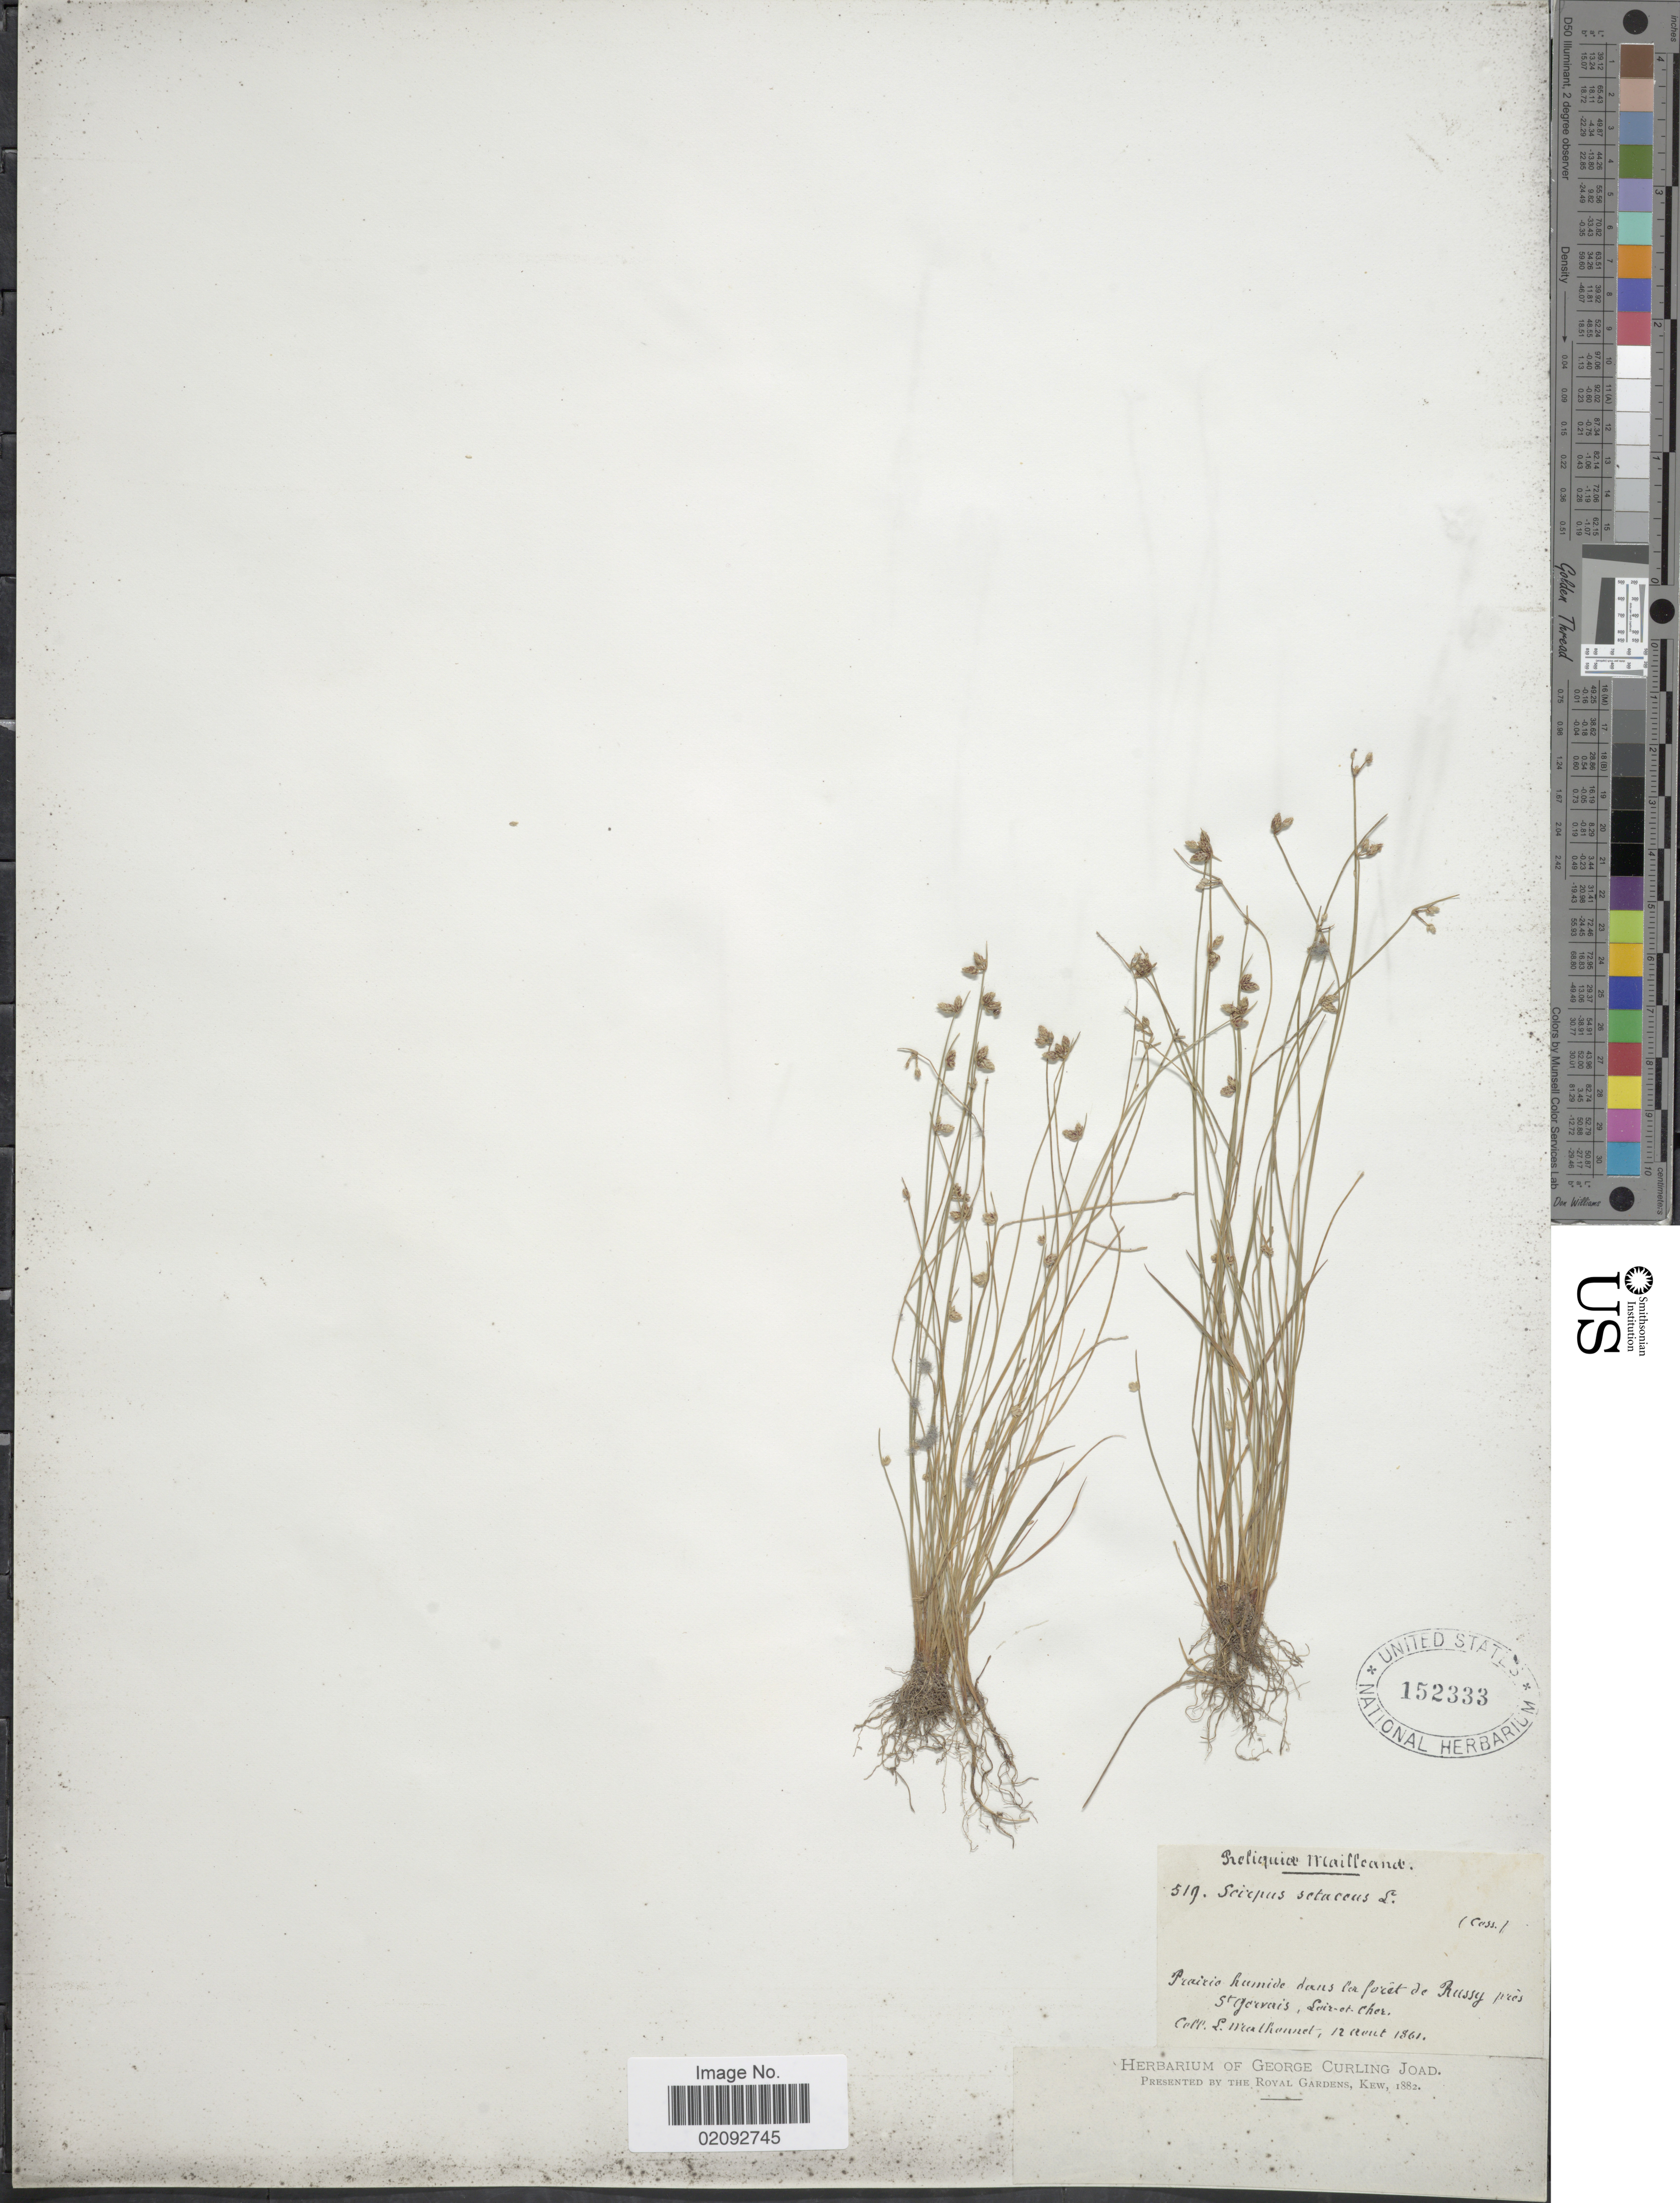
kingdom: Plantae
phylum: Tracheophyta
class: Liliopsida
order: Poales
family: Cyperaceae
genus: Isolepis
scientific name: Isolepis setacea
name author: (L.) R. Br.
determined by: Strong, Mark T., (BOT), Smithsonian Institution - National Museum of Natural History (UNITED STATES)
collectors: L. Mathonnet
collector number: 519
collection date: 1861-08-12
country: France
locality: Prairio humide dans ler forst de Russy pres St. gerveris, Loui-et-cher [interpreted]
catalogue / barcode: US 152333